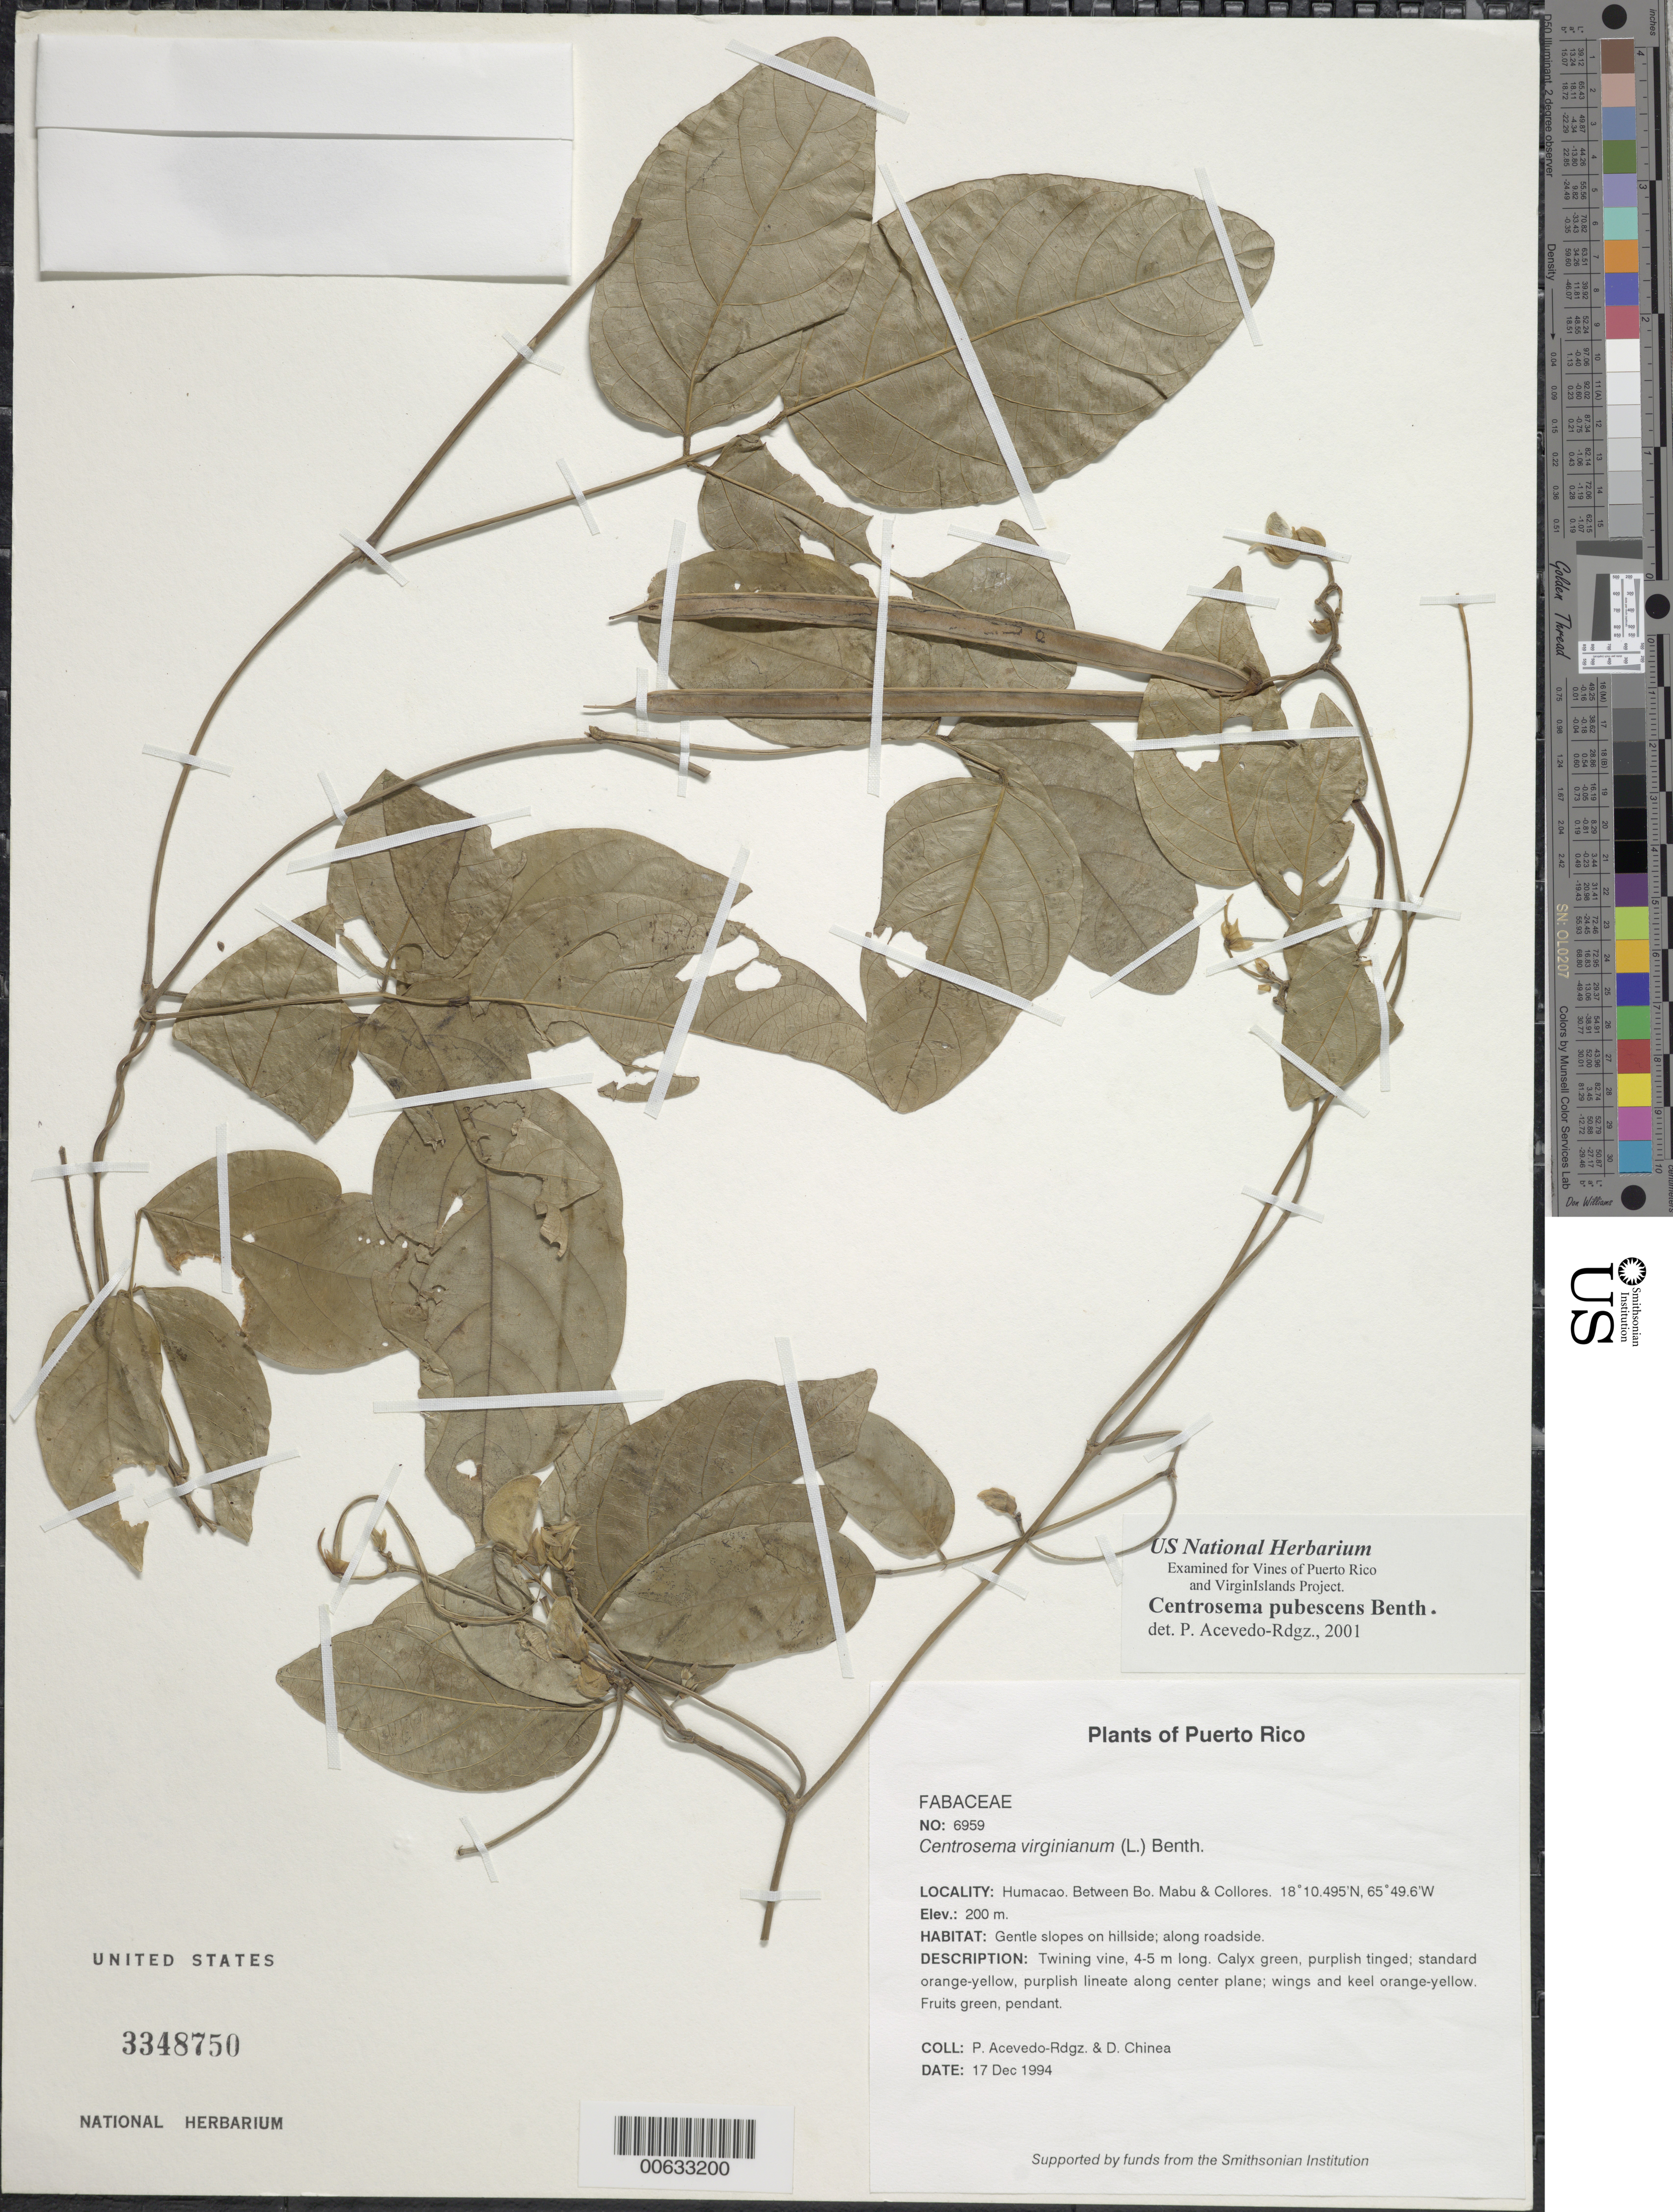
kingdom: Plantae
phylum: Tracheophyta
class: Magnoliopsida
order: Fabales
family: Fabaceae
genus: Centrosema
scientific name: Centrosema virginianum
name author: (L.) Benth.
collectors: P. Acevedo-Rodr. & D. Chinea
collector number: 6959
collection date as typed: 17 Dec 1994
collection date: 1994-12-17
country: Puerto Rico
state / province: Humacao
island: Puerto Rico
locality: Humacao. Between Bo. Mabu & Collores.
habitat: Gentle slopes on hillside; along roadside.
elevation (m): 200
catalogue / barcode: US 3348750